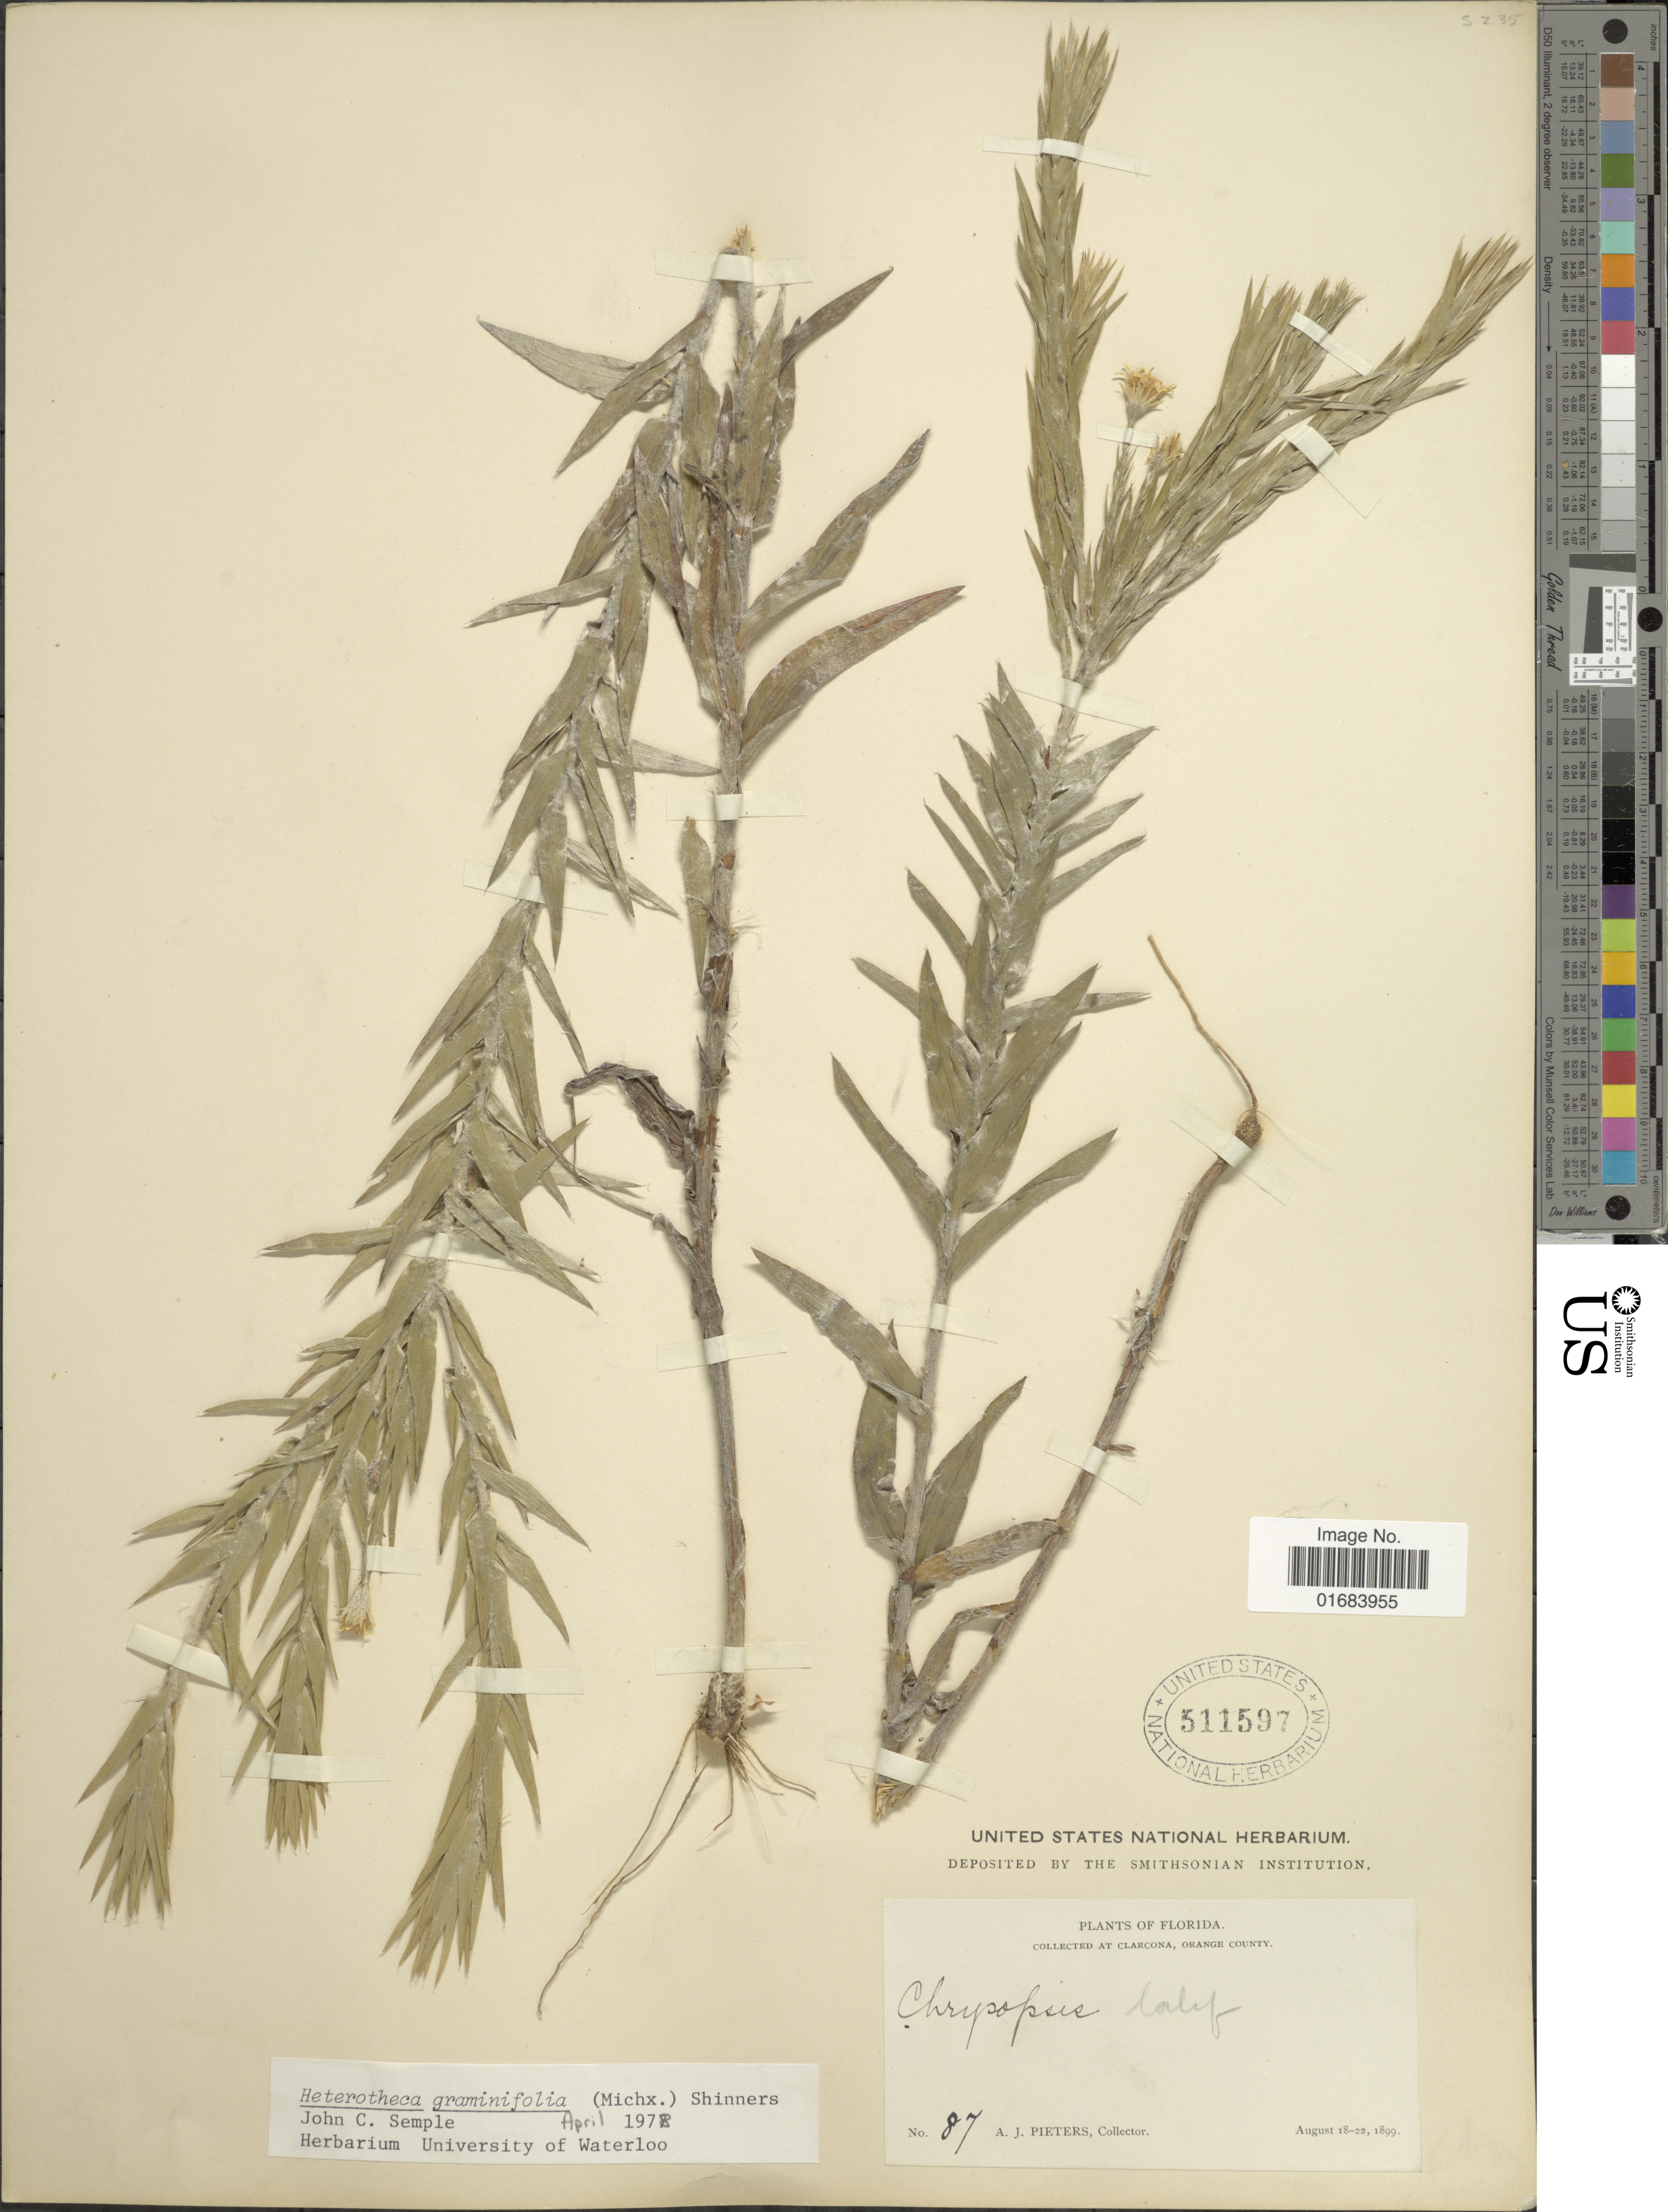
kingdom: Plantae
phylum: Tracheophyta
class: Magnoliopsida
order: Asterales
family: Asteraceae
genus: Pityopsis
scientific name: Pityopsis graminifolia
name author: (Michx.) Nutt.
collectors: A. Pieters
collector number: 87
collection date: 1899-08-18/1899-08-22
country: United States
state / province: Florida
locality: At Clarcona, Orange County.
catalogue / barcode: US 311597